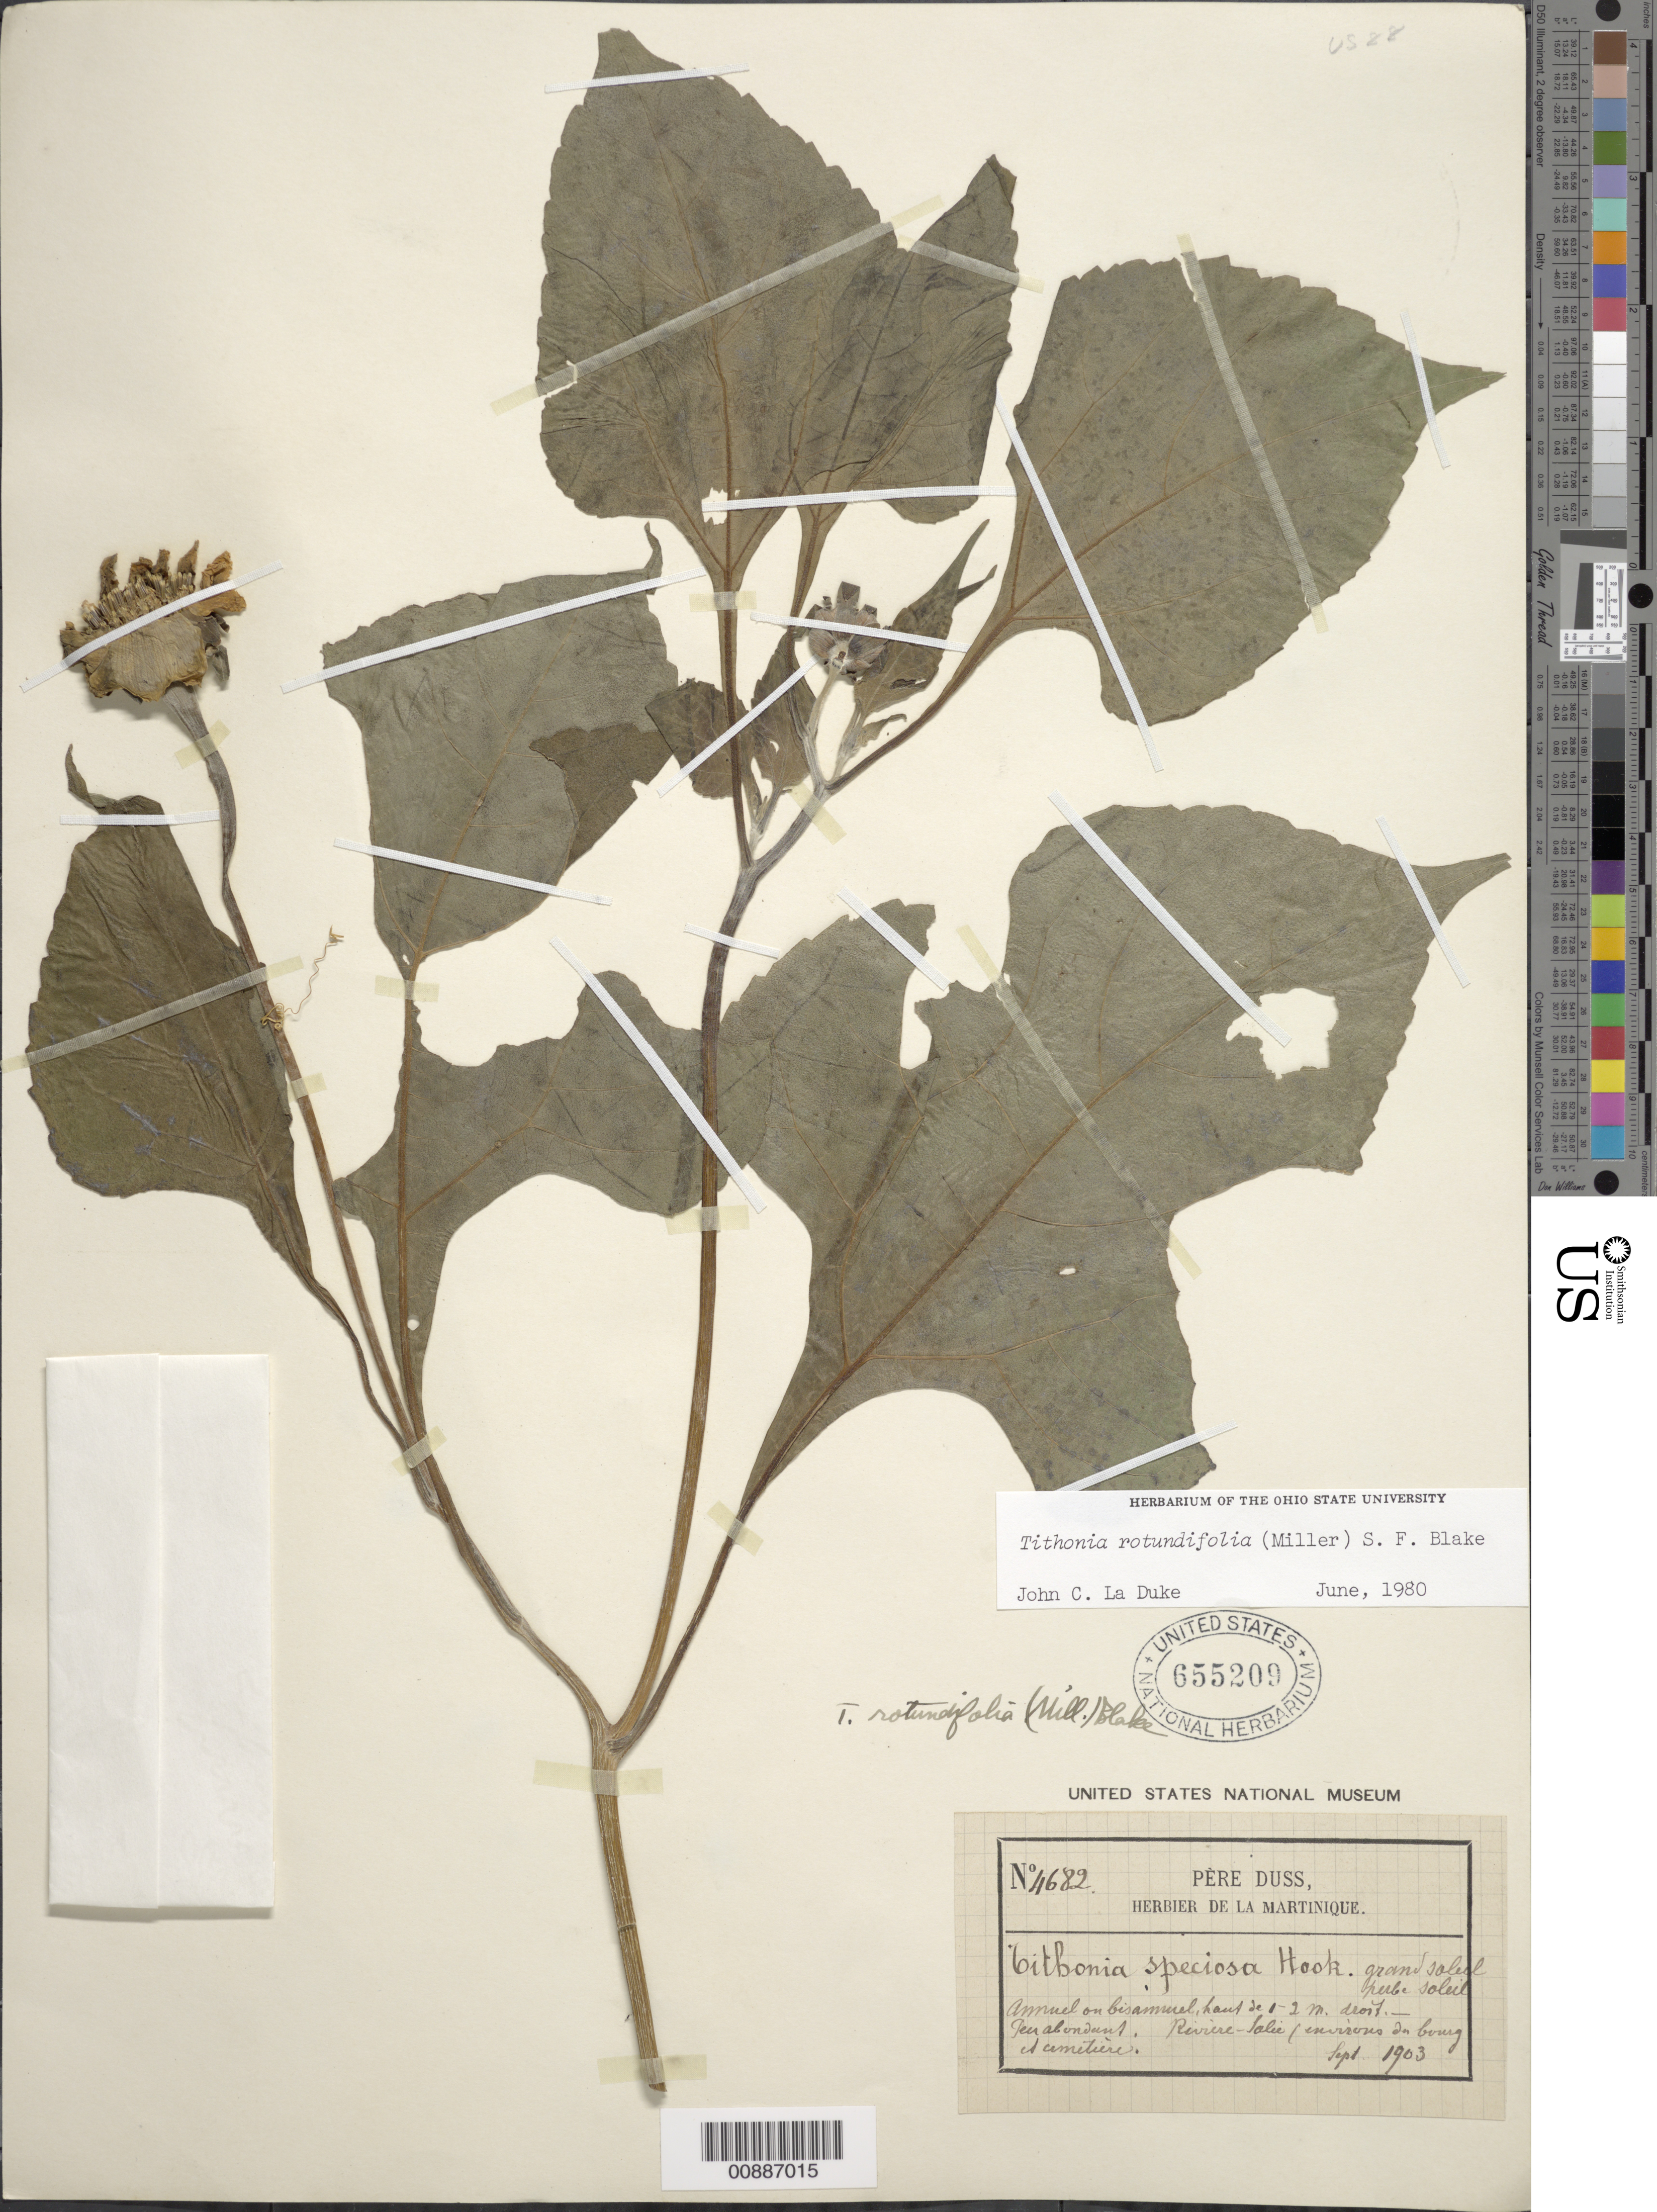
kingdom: Plantae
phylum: Tracheophyta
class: Magnoliopsida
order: Asterales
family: Asteraceae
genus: Tithonia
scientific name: Tithonia rotundifolia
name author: (Mill.) S.F. Blake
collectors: Père Duss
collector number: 4682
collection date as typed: Sep 1903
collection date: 1903-09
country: Martinique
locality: Rivière Salie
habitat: Environs du bourg et cemetière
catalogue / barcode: US 655209